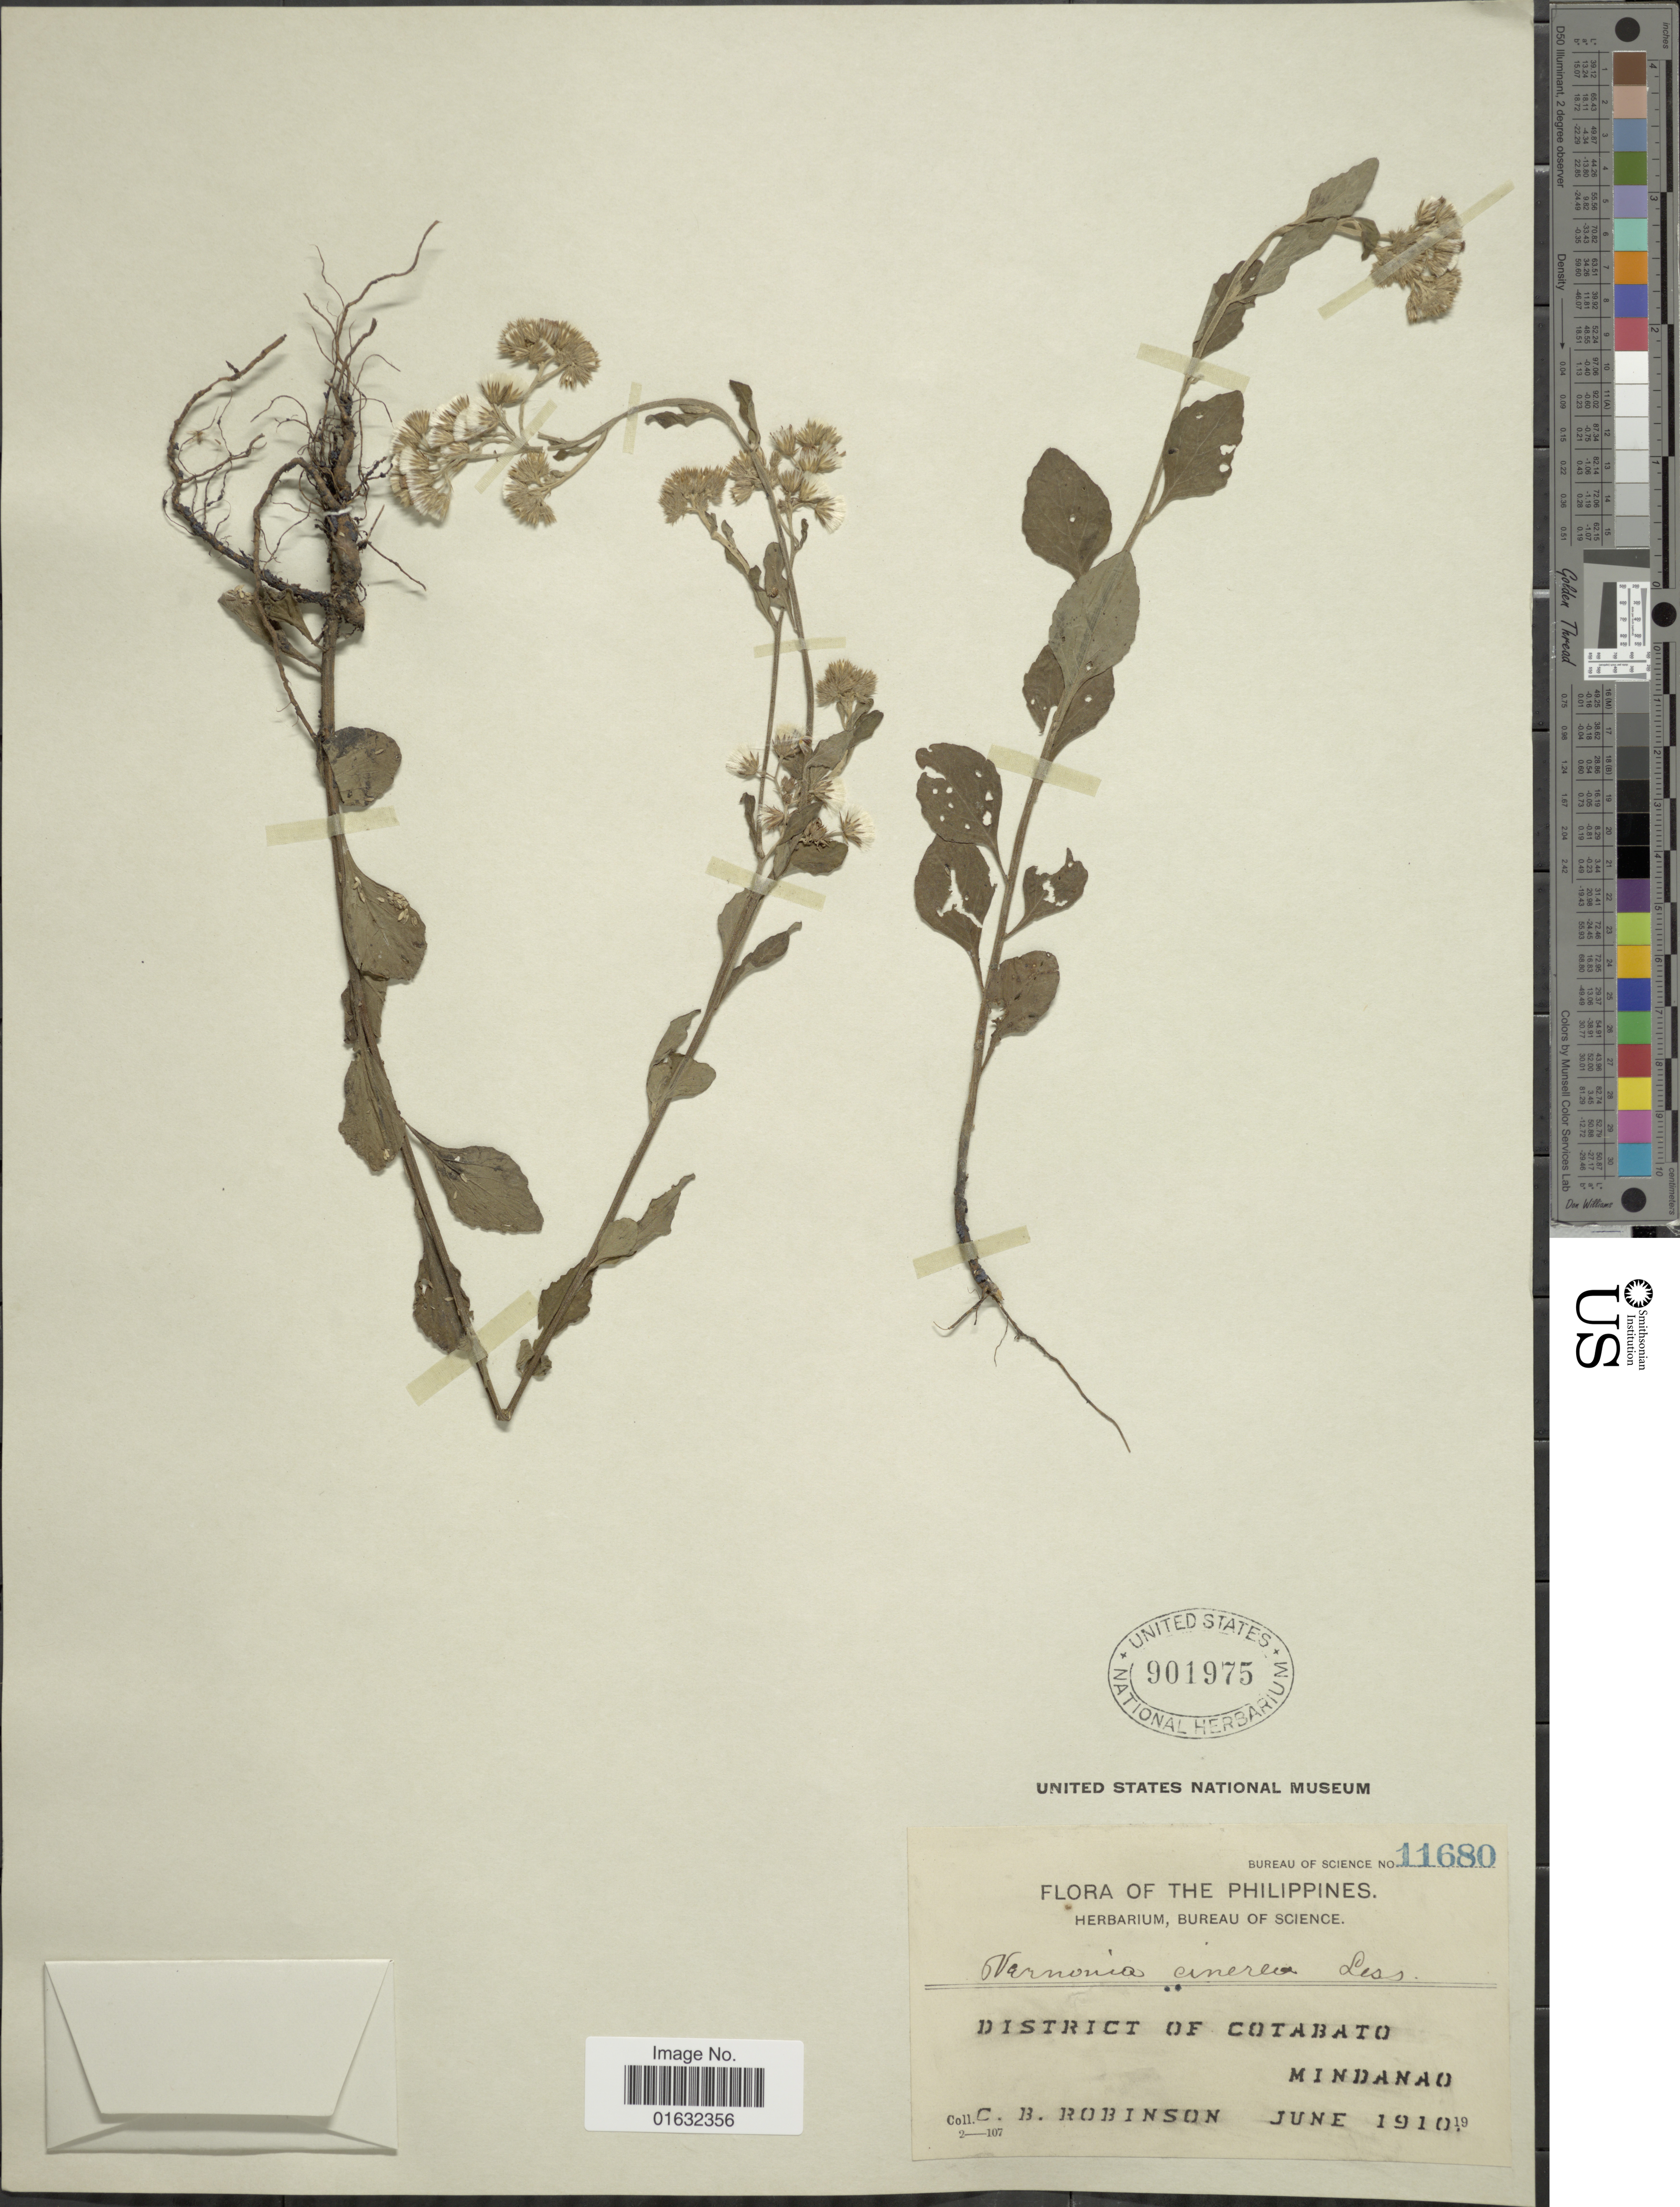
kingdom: Plantae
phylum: Tracheophyta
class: Magnoliopsida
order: Asterales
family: Asteraceae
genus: Cyanthillium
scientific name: Cyanthillium cinereum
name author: (L.) H. Rob.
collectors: C. Robinson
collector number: Bureau of Science 11680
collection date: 1910-06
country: Philippines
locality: District of Cotabato, Mindanao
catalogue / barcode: US 901975